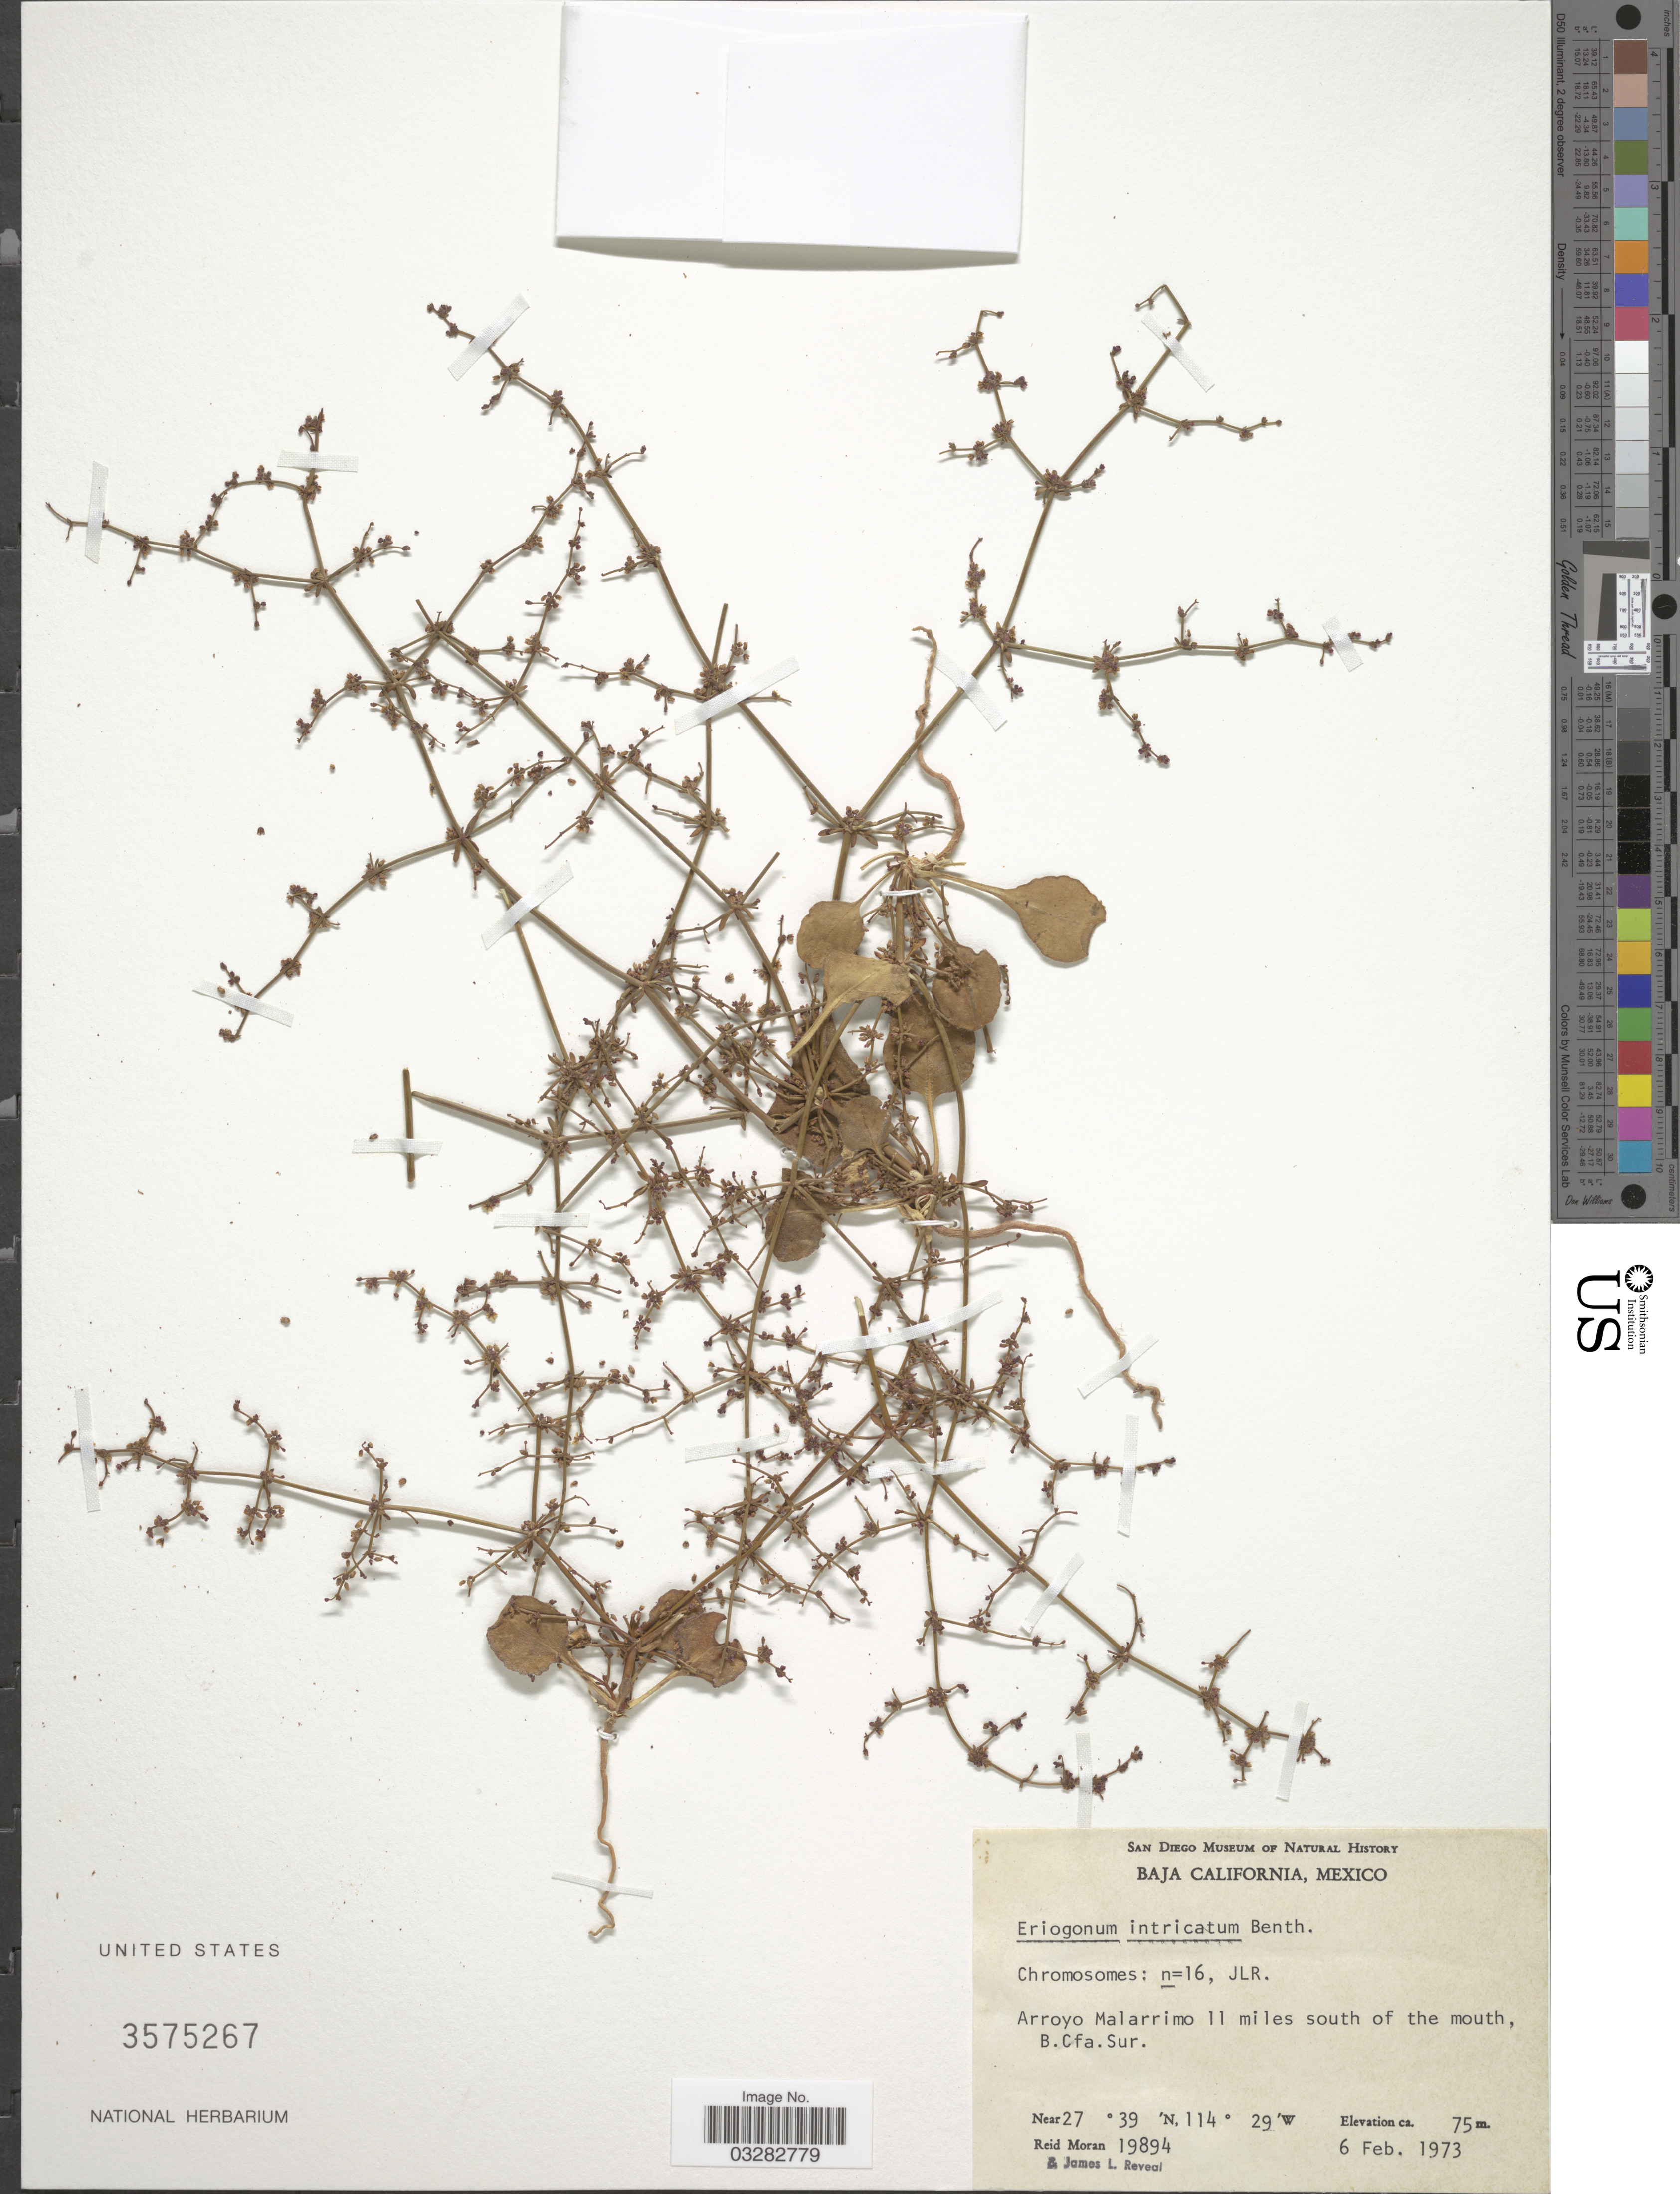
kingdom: Plantae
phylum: Tracheophyta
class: Magnoliopsida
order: Caryophyllales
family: Polygonaceae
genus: Eriogonum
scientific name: Eriogonum intricatum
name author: Benth.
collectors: R. V. Moran & J. L. Reveal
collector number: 19894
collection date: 1973-02-06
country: Mexico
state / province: Baja California Sur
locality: Arroyo Malarrimo 11 miles south of the mouth.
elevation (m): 75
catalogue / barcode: US 3575267